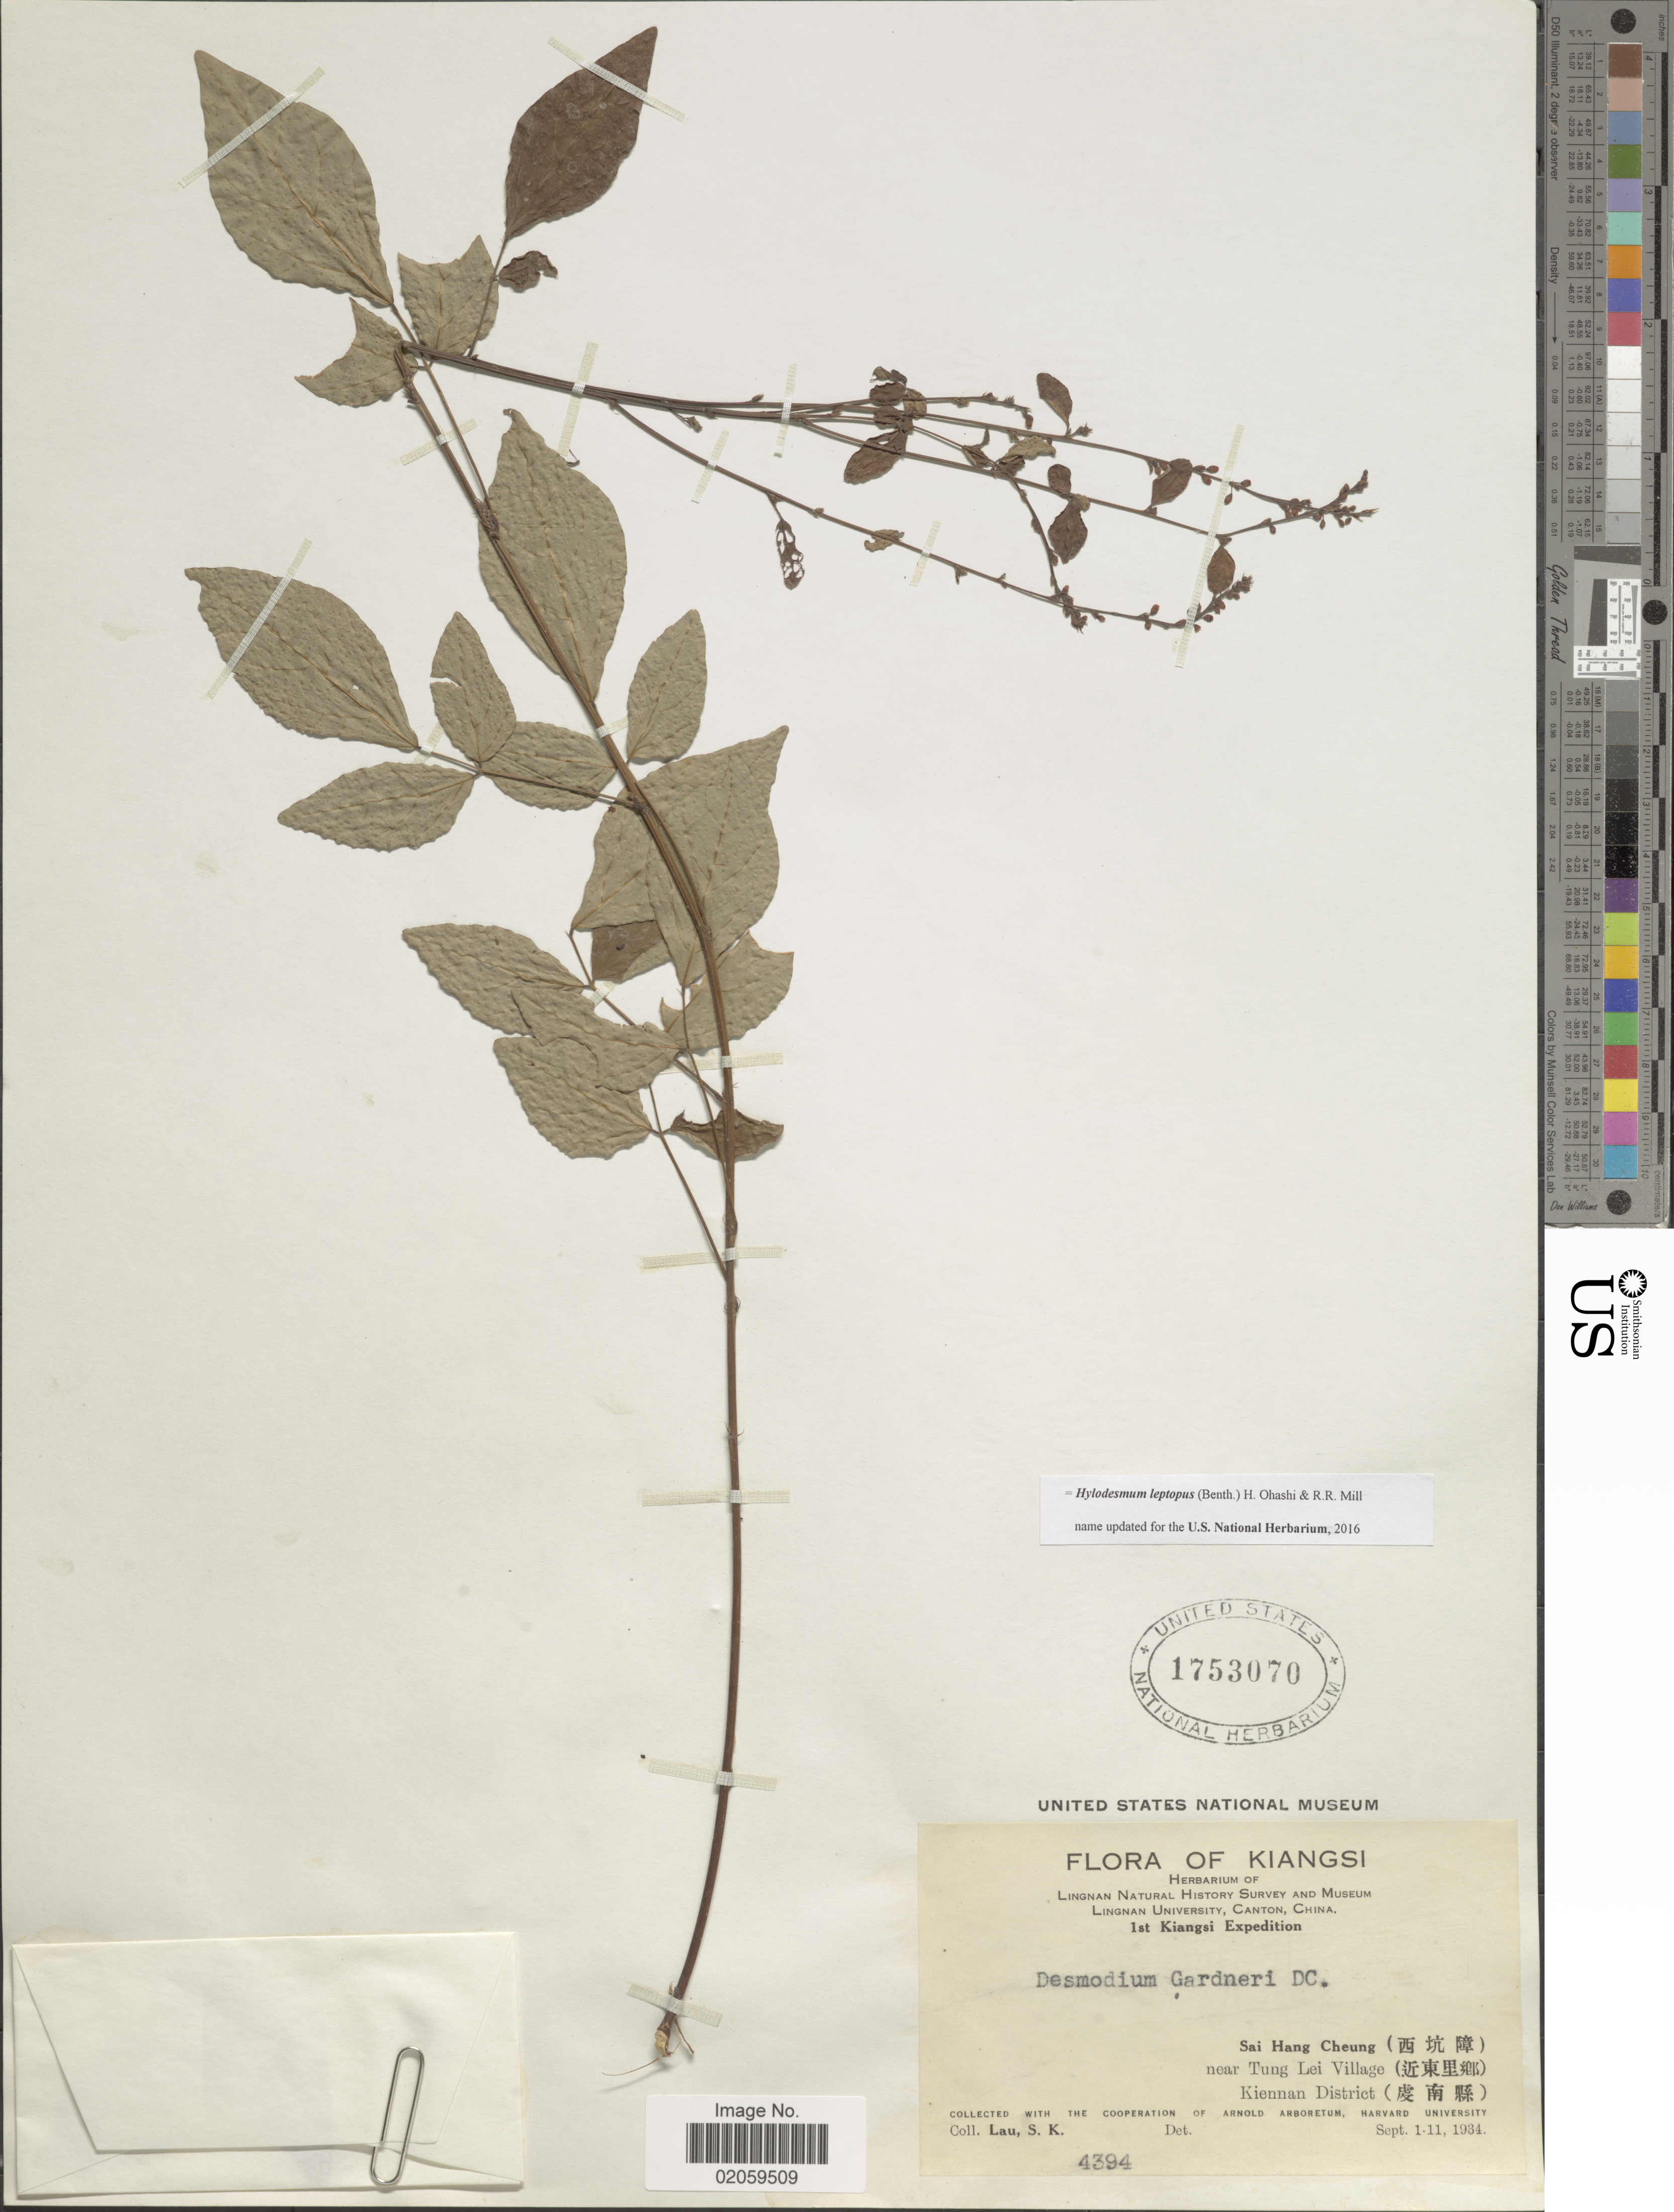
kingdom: Plantae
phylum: Tracheophyta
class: Magnoliopsida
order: Fabales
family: Fabaceae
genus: Hylodesmum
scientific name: Hylodesmum leptopus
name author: (A. Gray ex Benth.) H. Ohashi & R.R. Mill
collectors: S. K. Lau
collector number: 4394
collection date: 1934-09-01/1934-09-11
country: China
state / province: Jiangxi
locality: Kiangsi, Sai Hang Cheung, near Tung Lei Village, Kiennan District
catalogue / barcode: US 1753070